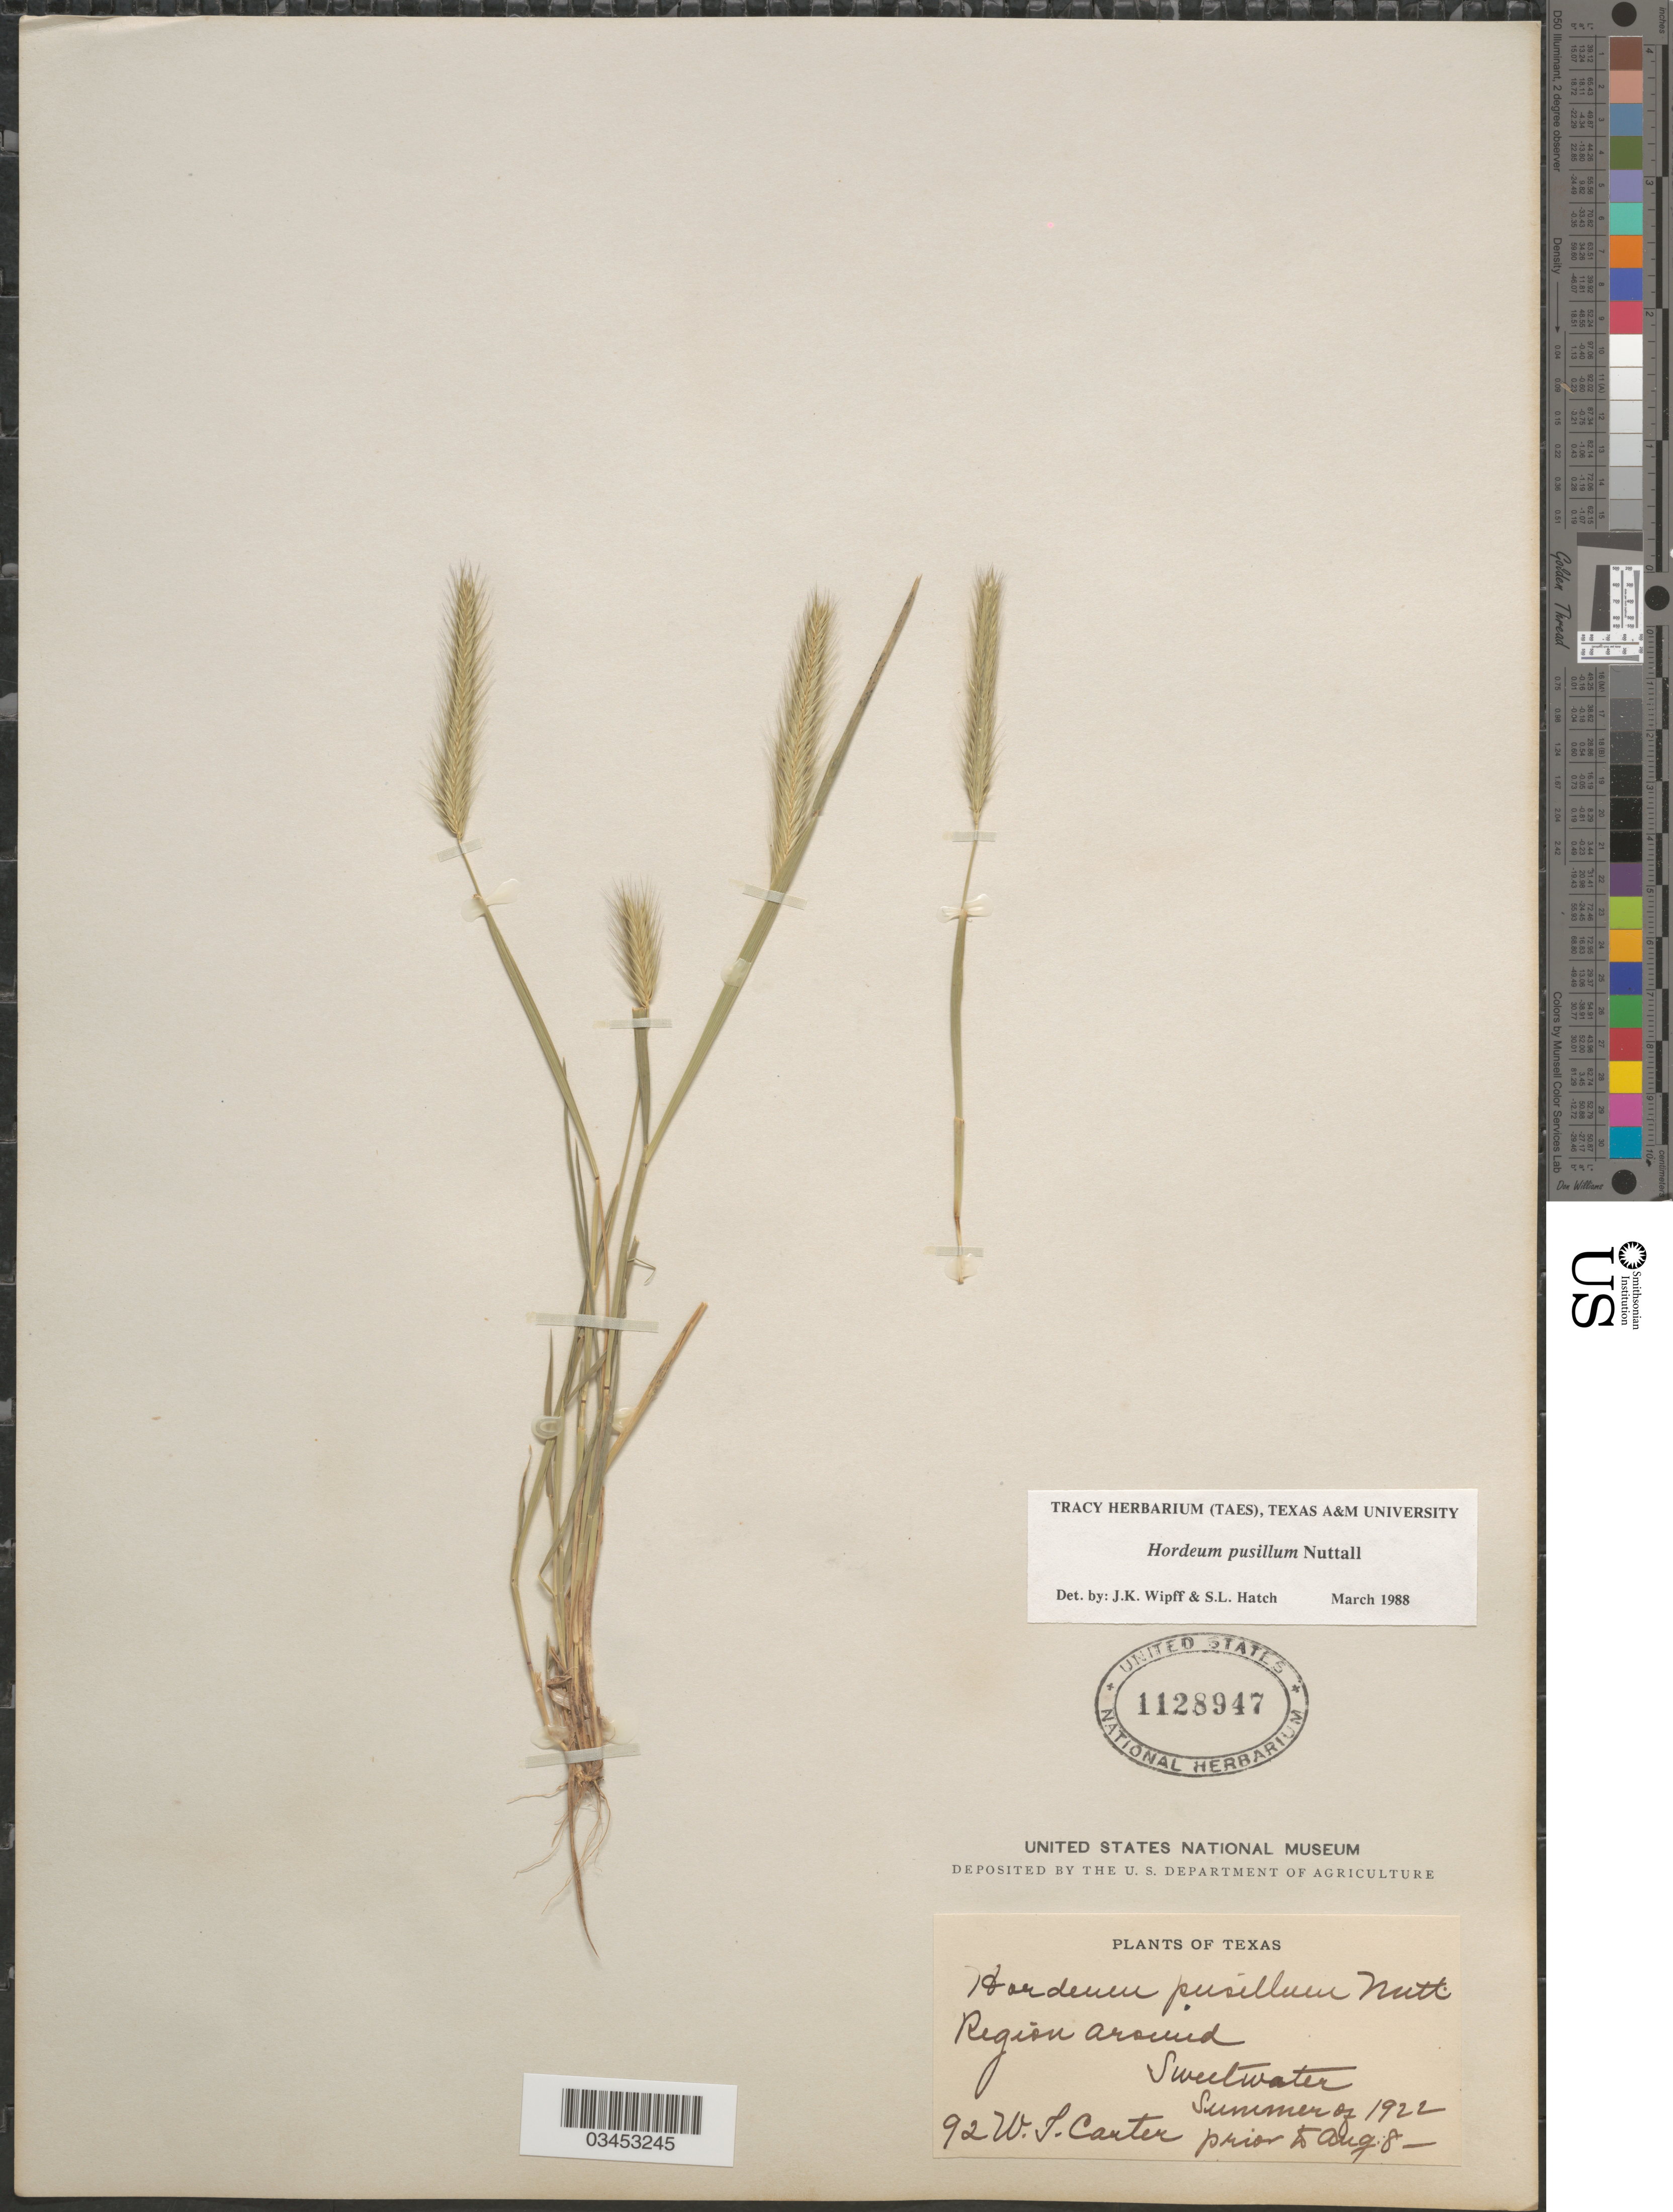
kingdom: Plantae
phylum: Tracheophyta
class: Liliopsida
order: Poales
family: Poaceae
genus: Hordeum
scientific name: Hordeum pusillum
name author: Nutt.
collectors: W. Carter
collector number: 92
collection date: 1922-08-08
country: United States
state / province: Texas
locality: Region around. Sweetwater.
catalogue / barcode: US 1128947